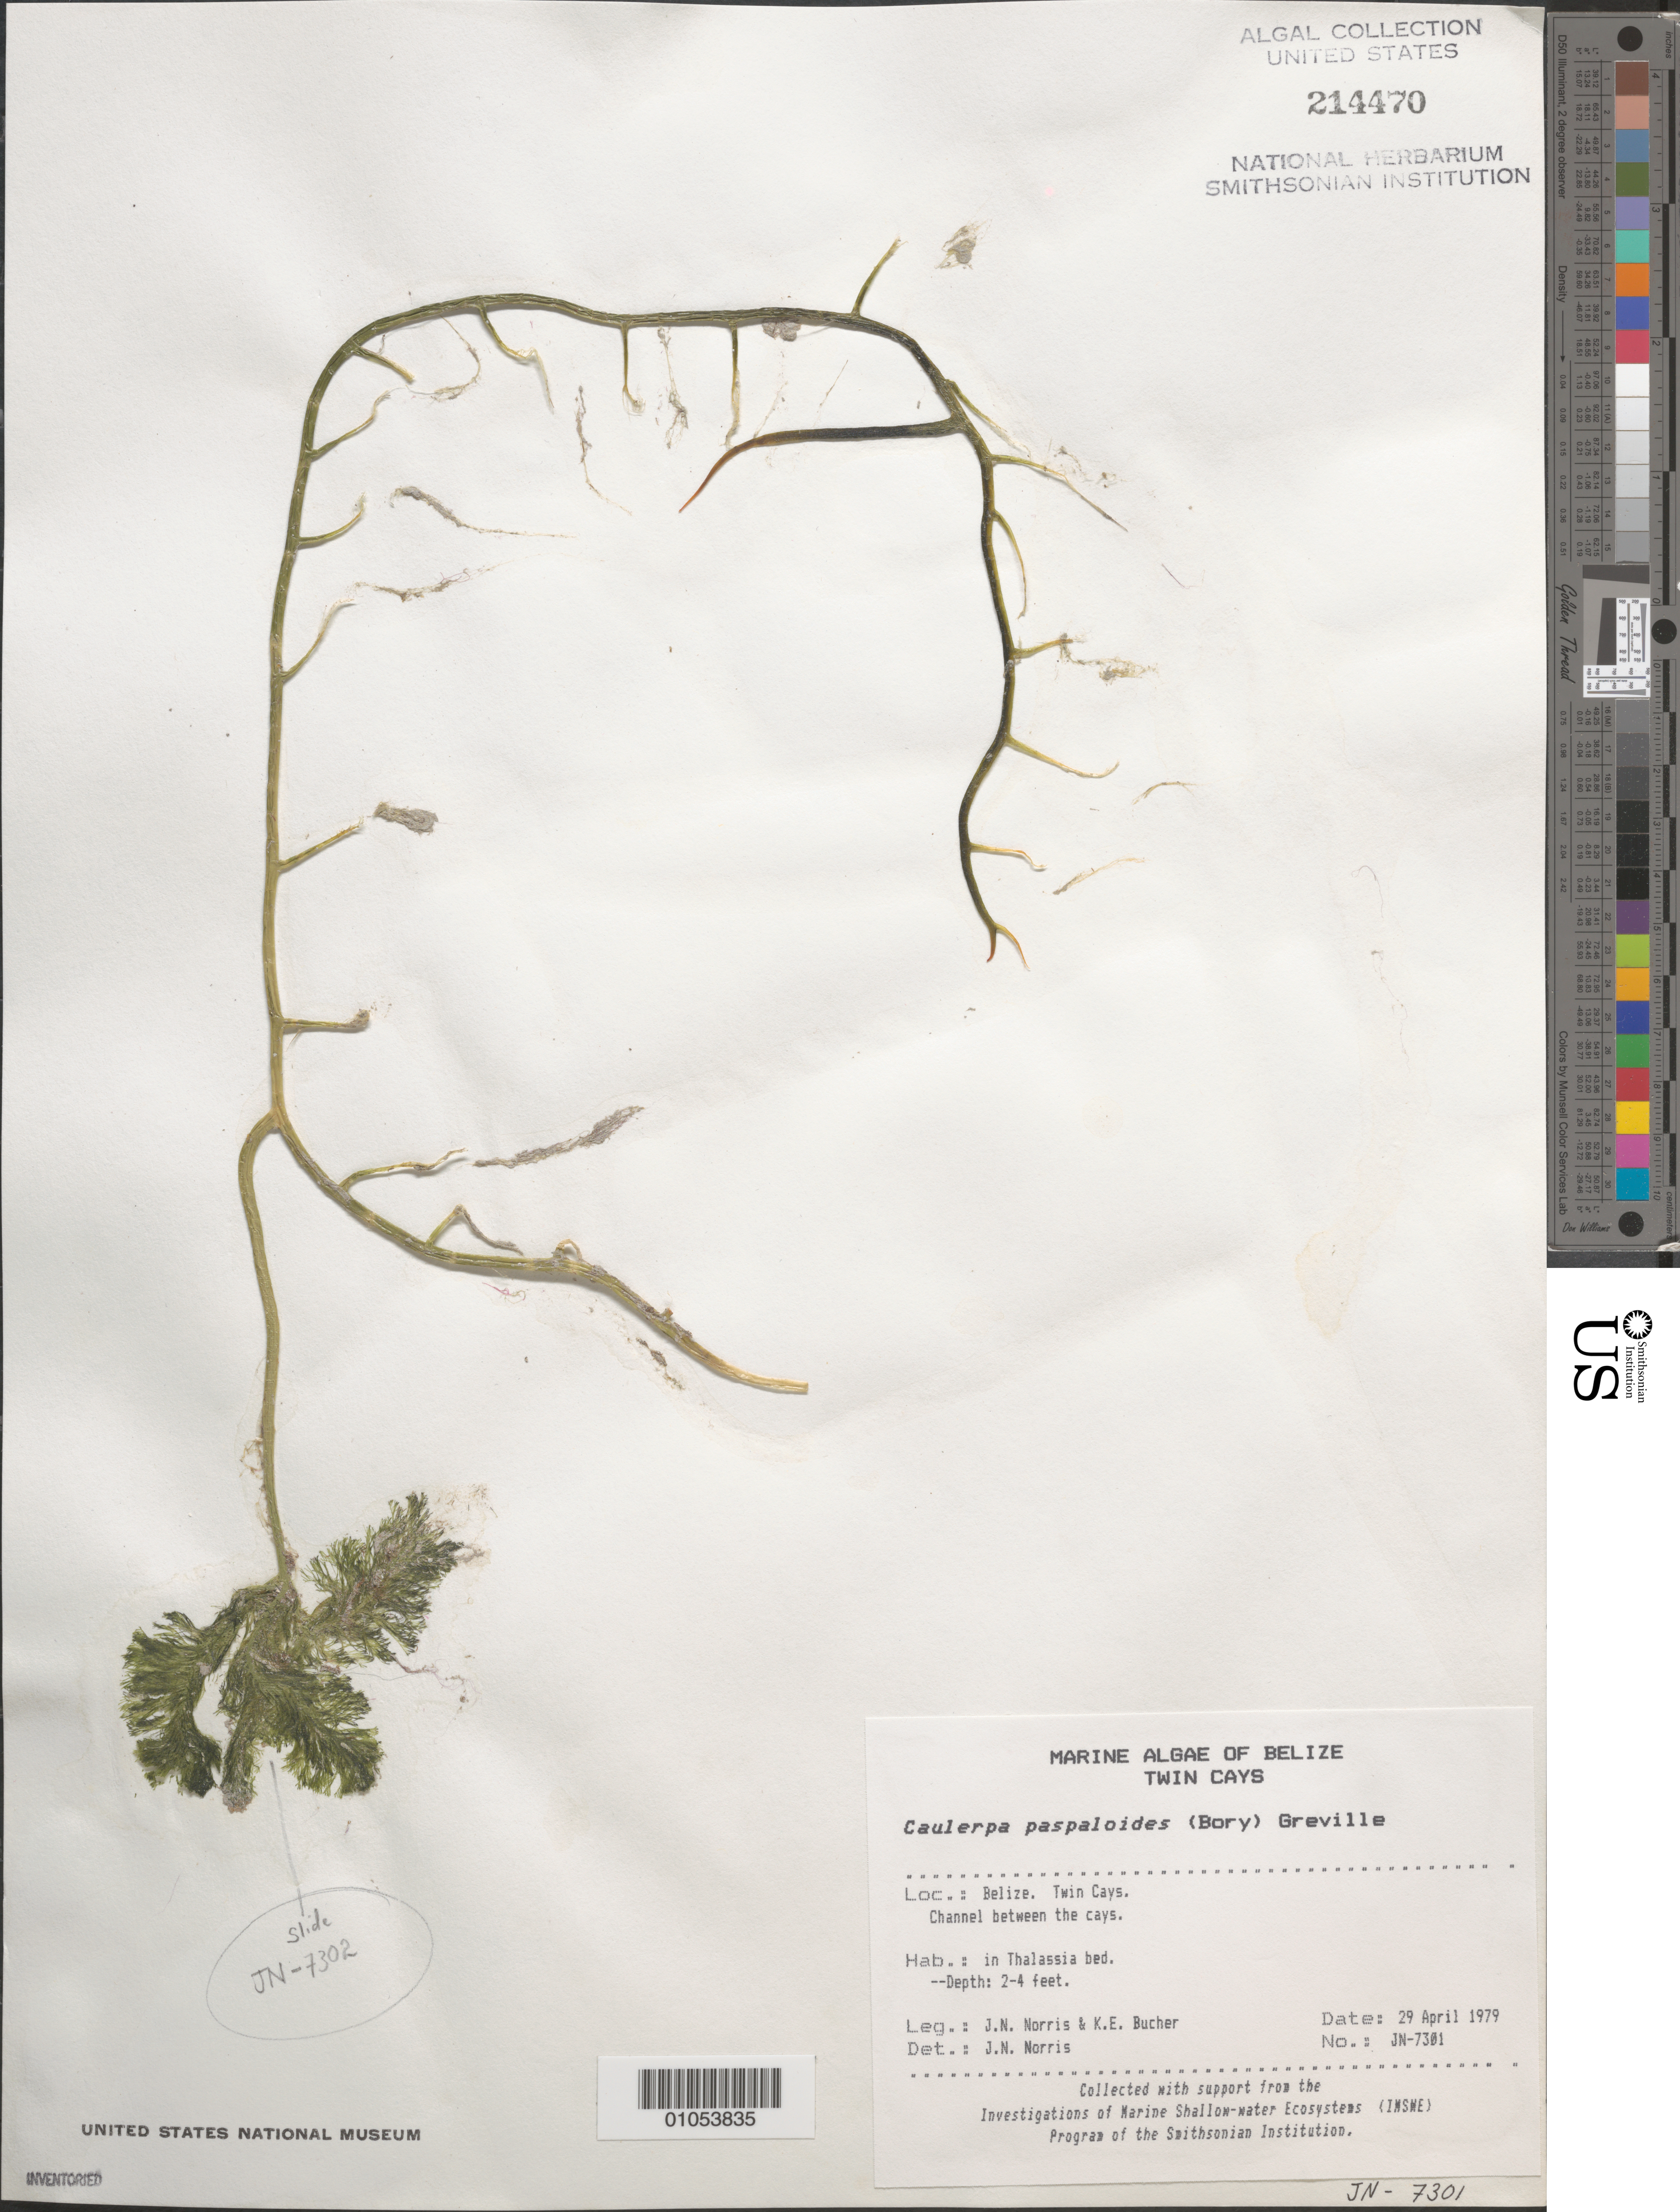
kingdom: Plantae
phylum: Chlorophyta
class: Ulvophyceae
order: Bryopsidales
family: Caulerpaceae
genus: Caulerpa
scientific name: Caulerpa paspaloides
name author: (Bory) Grev.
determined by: Norris, James N.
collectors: J. N. Norris & K. E. Bucher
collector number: JN-7301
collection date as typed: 29 Apr 1979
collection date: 1979-04-29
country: Belize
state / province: Stann Creek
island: Twin Cays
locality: Channel between Twin Cays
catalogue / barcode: US 214470